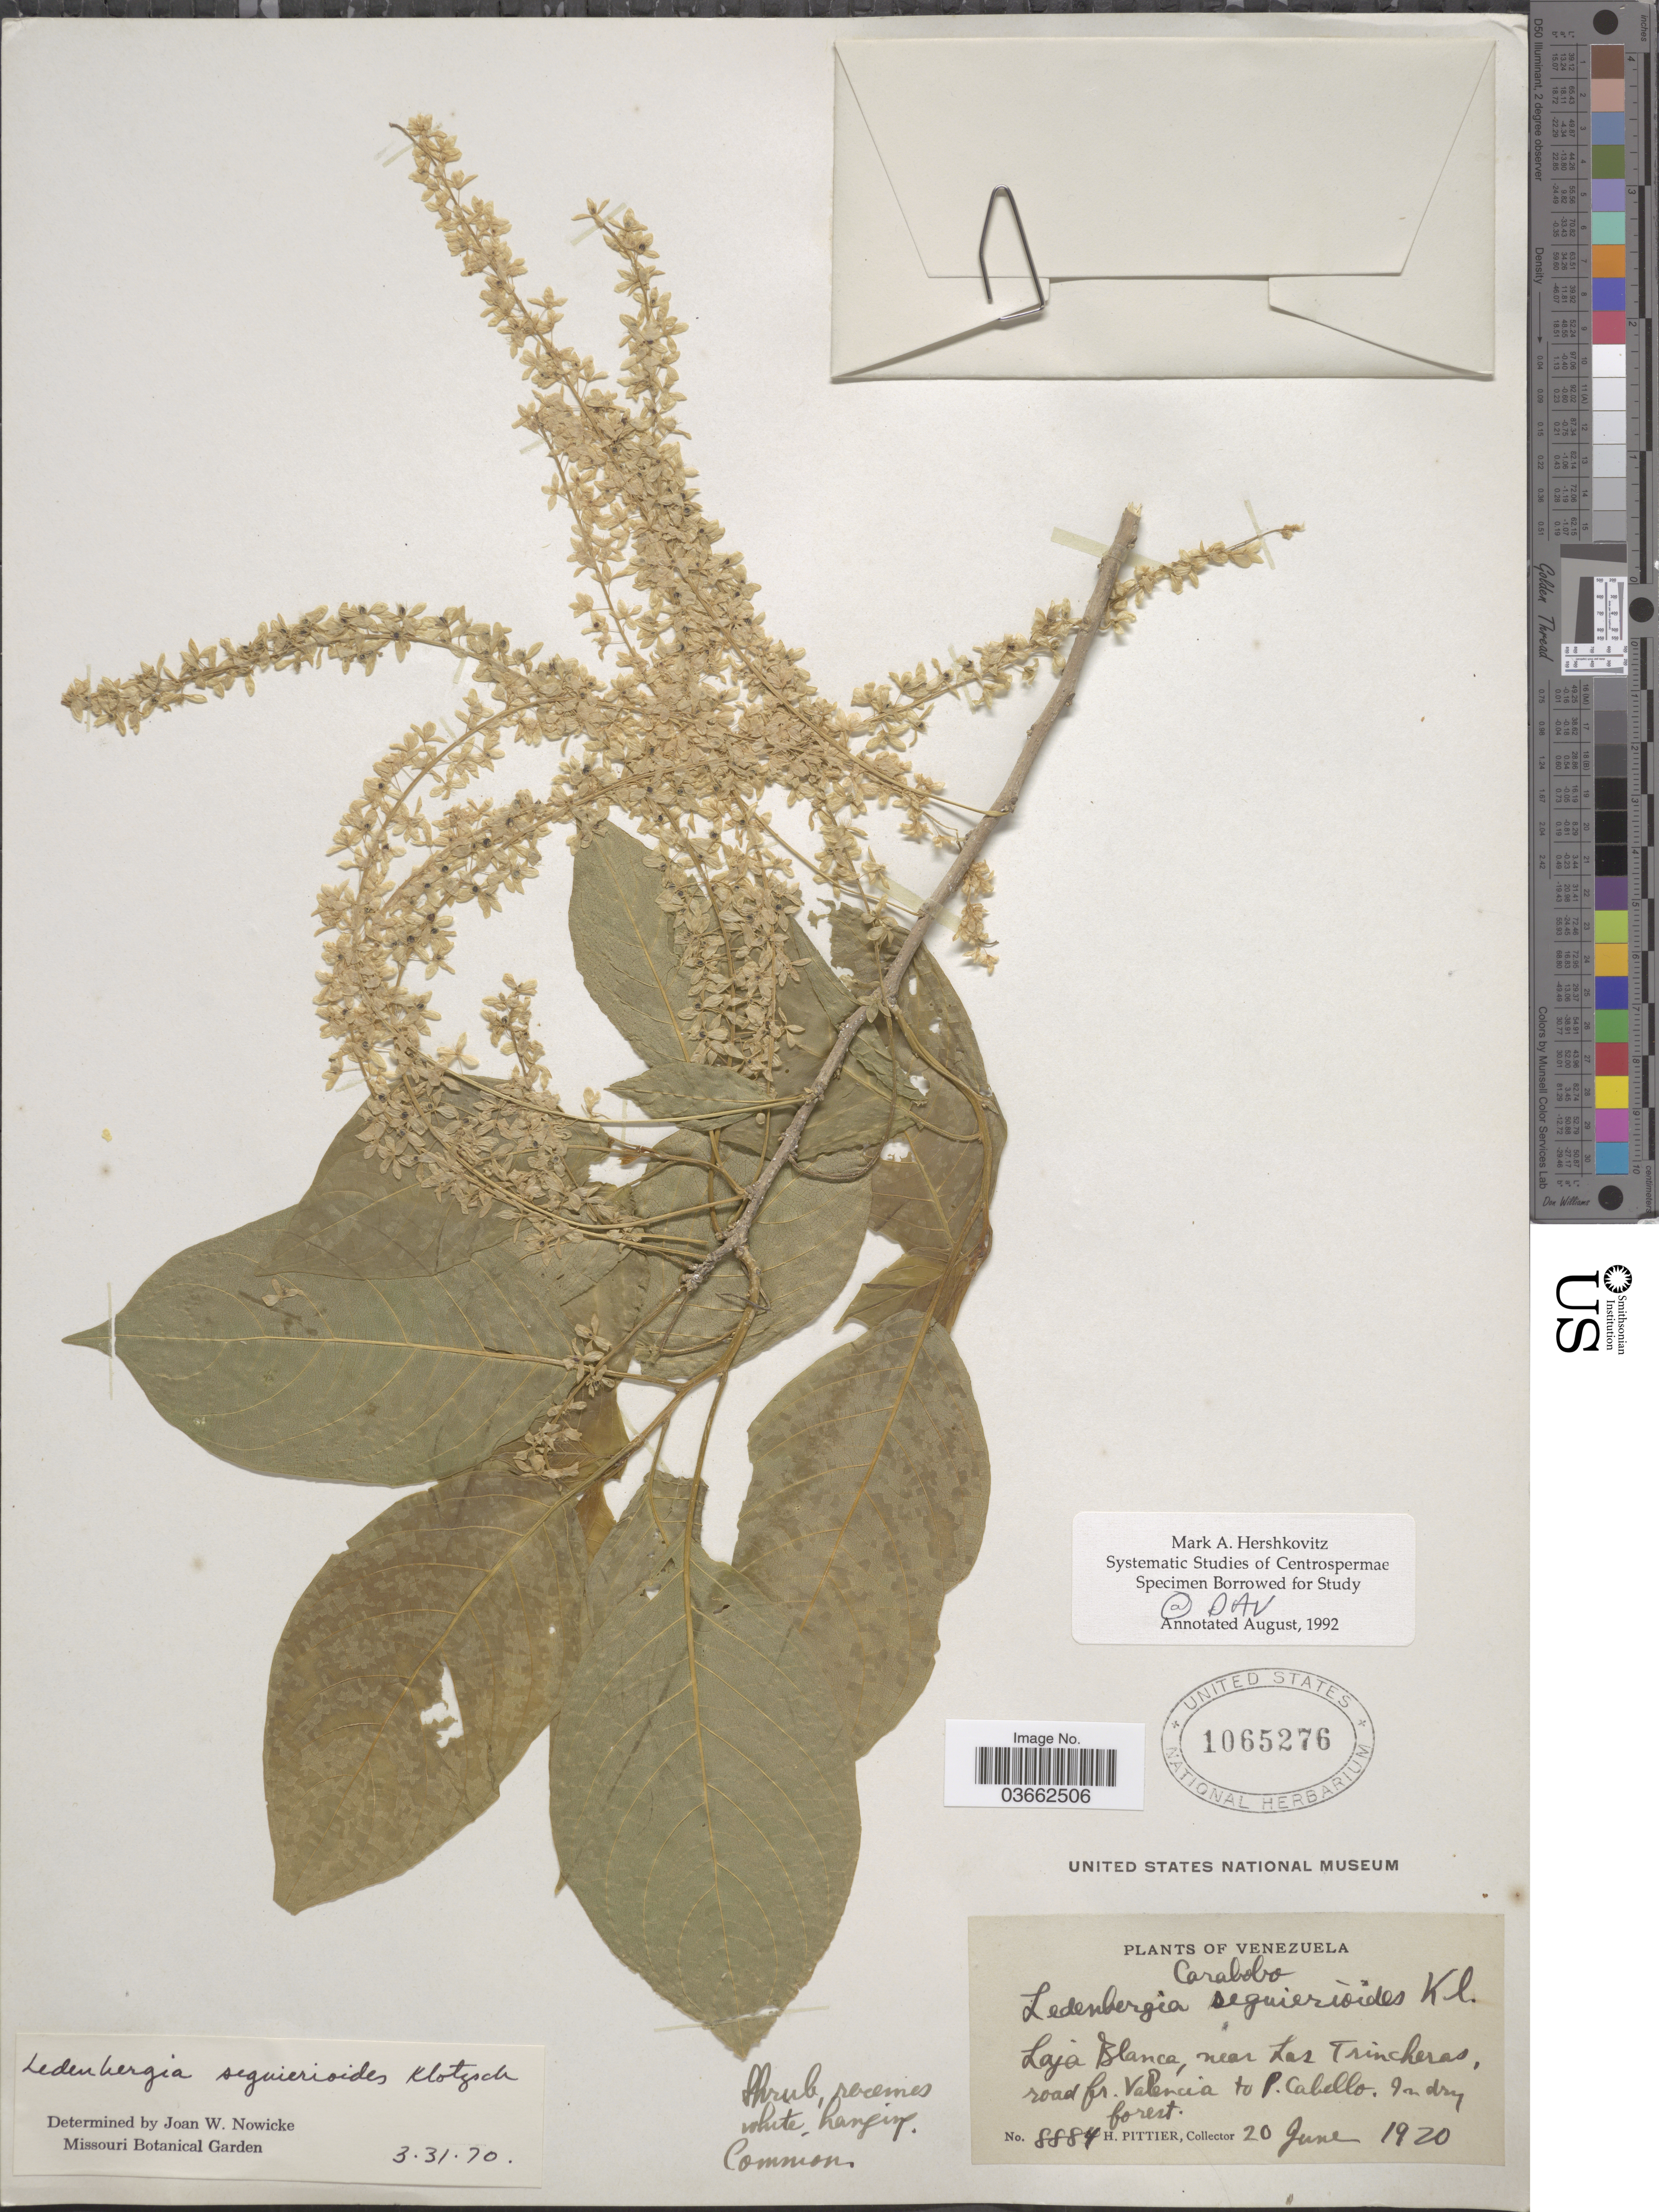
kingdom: Plantae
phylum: Tracheophyta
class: Magnoliopsida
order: Caryophyllales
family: Phytolaccaceae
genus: Flueckigera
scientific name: Flueckigera seguierodes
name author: (Klotzsch ex Moq.) Kuntze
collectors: H. F. Pittier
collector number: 8884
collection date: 1920-06-20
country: Venezuela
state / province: Carabobo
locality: Loja Blanca, near Las Trincheras, road fr. Valencia to P. Cabello.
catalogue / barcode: US 1065276